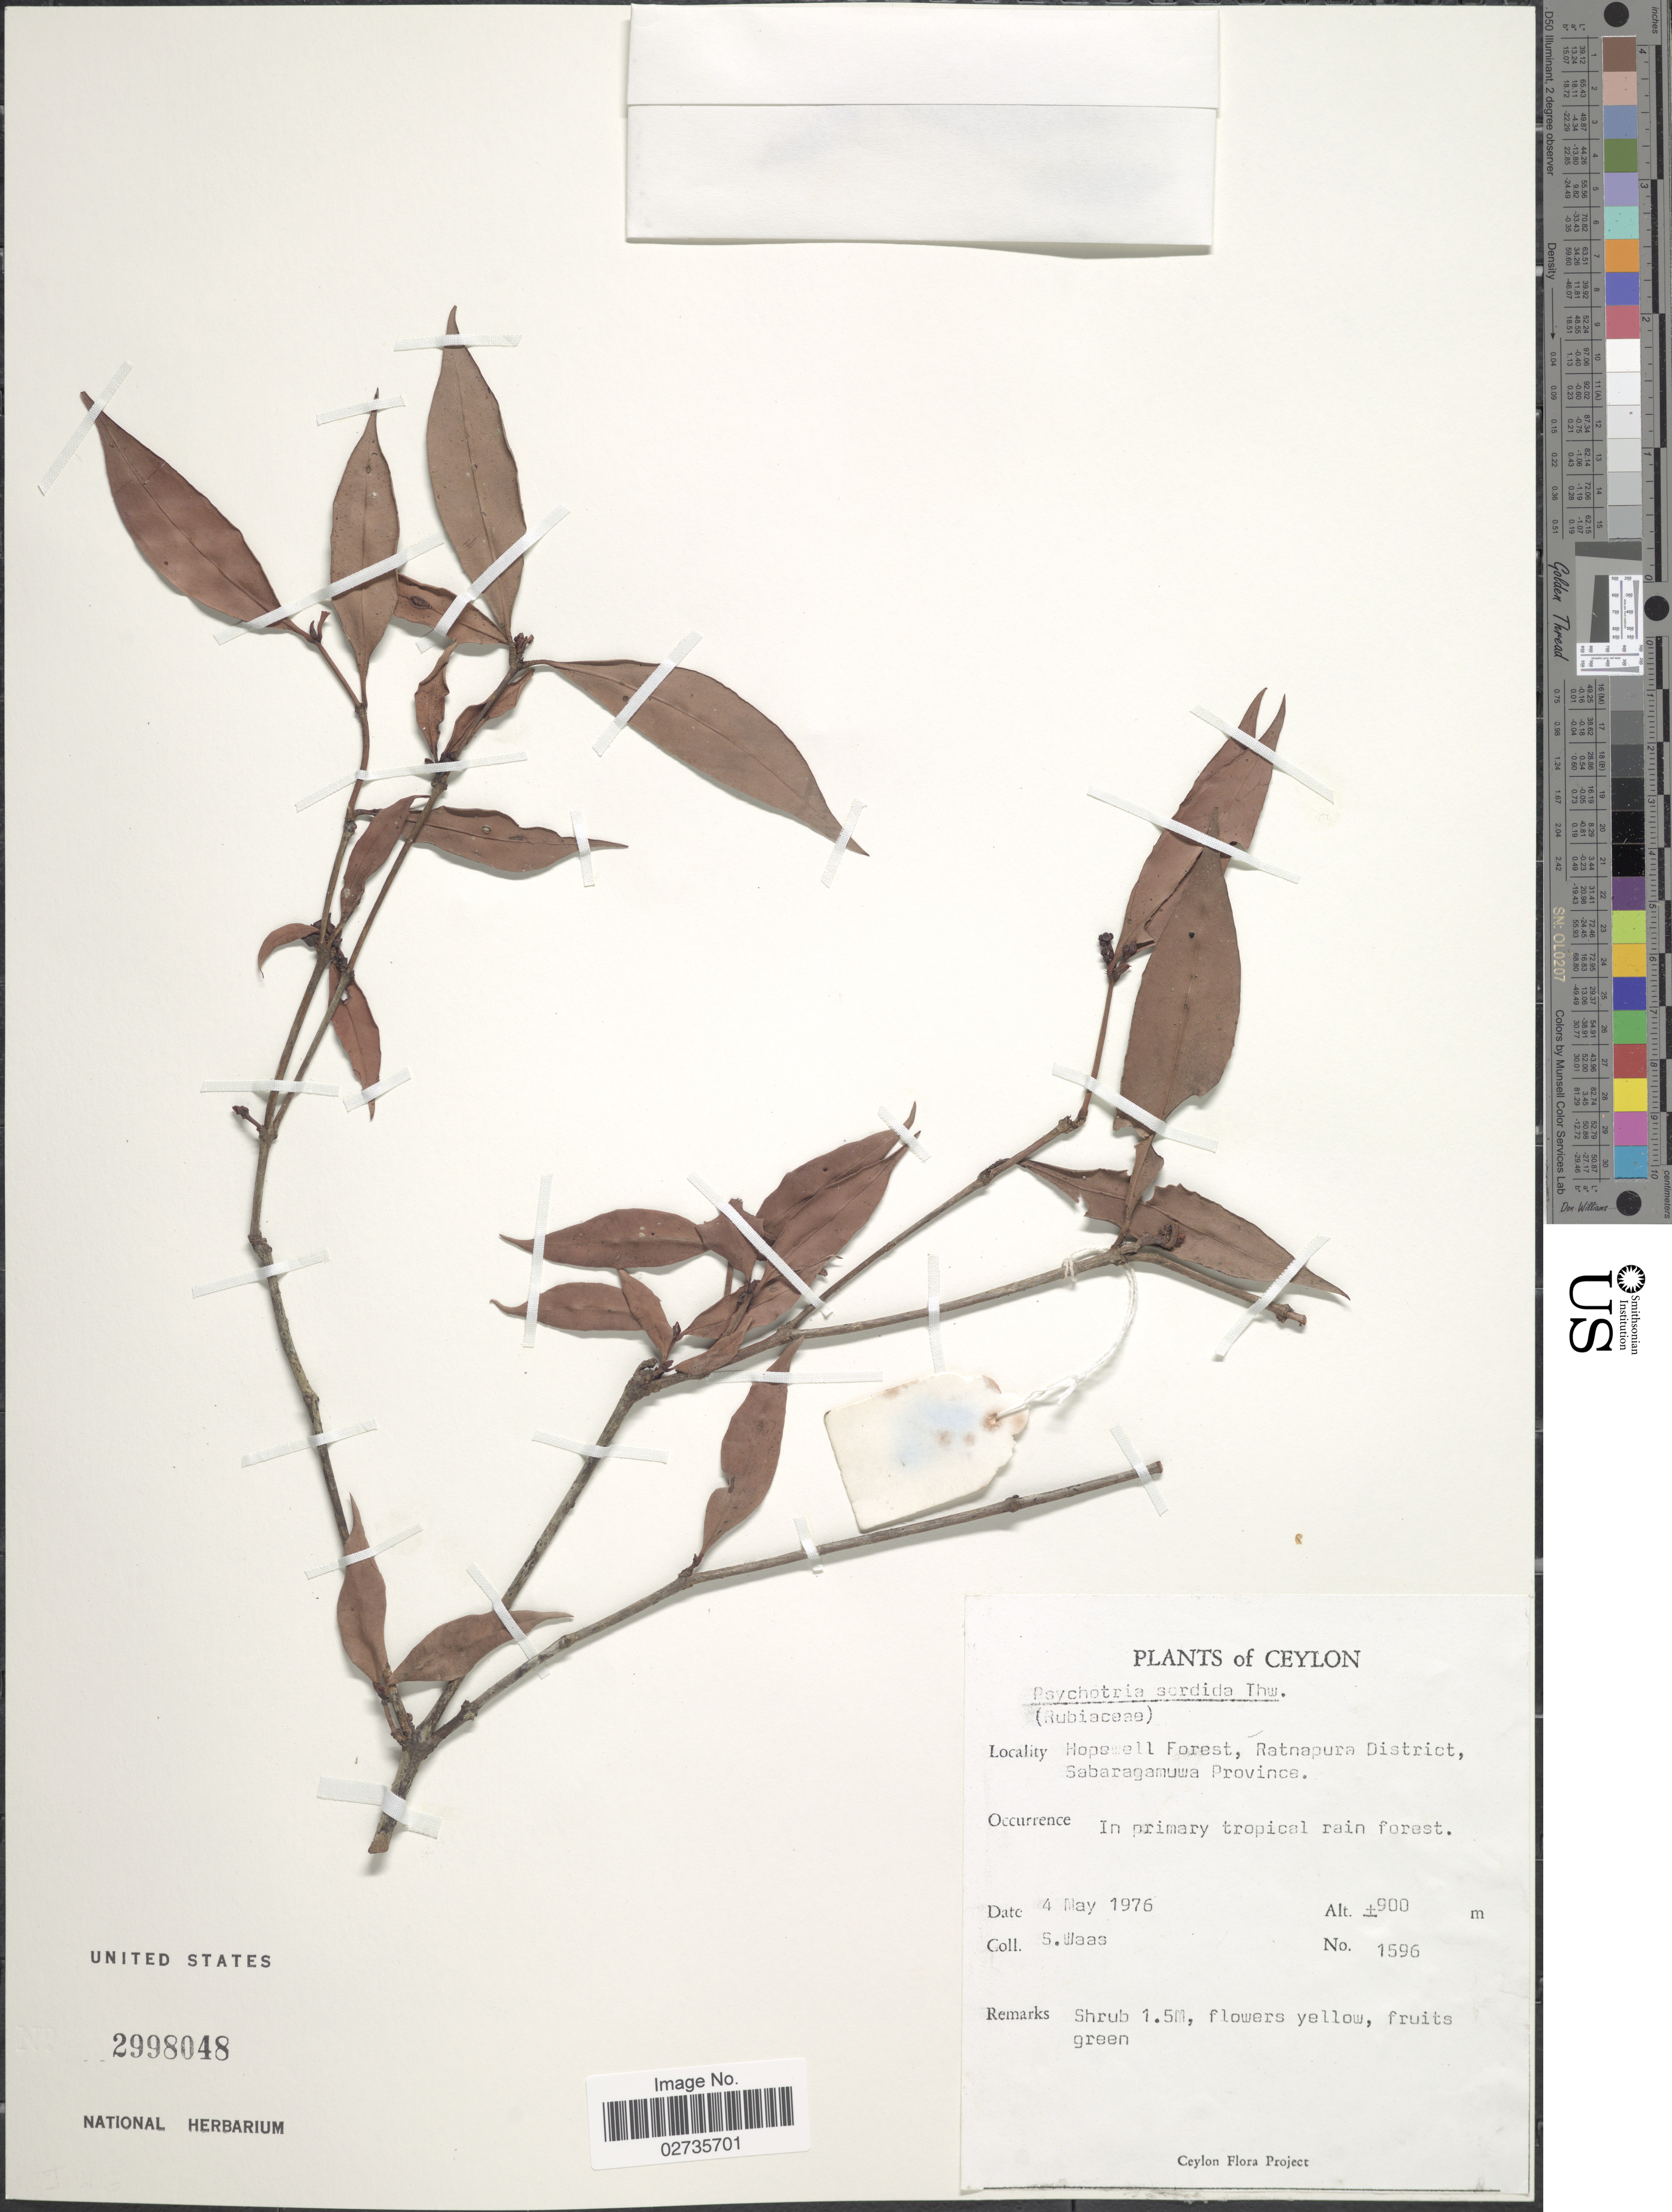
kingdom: Plantae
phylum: Tracheophyta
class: Magnoliopsida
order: Gentianales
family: Rubiaceae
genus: Psychotria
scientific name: Psychotria sordida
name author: Thwaites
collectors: S. Waas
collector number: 1596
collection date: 1976-05-04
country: Sri Lanka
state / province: Sabaragamuwa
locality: Ceylon, Hopewell Forest, Ratnapura District, In primary tropical rain forest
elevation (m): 900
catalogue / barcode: US 2998048